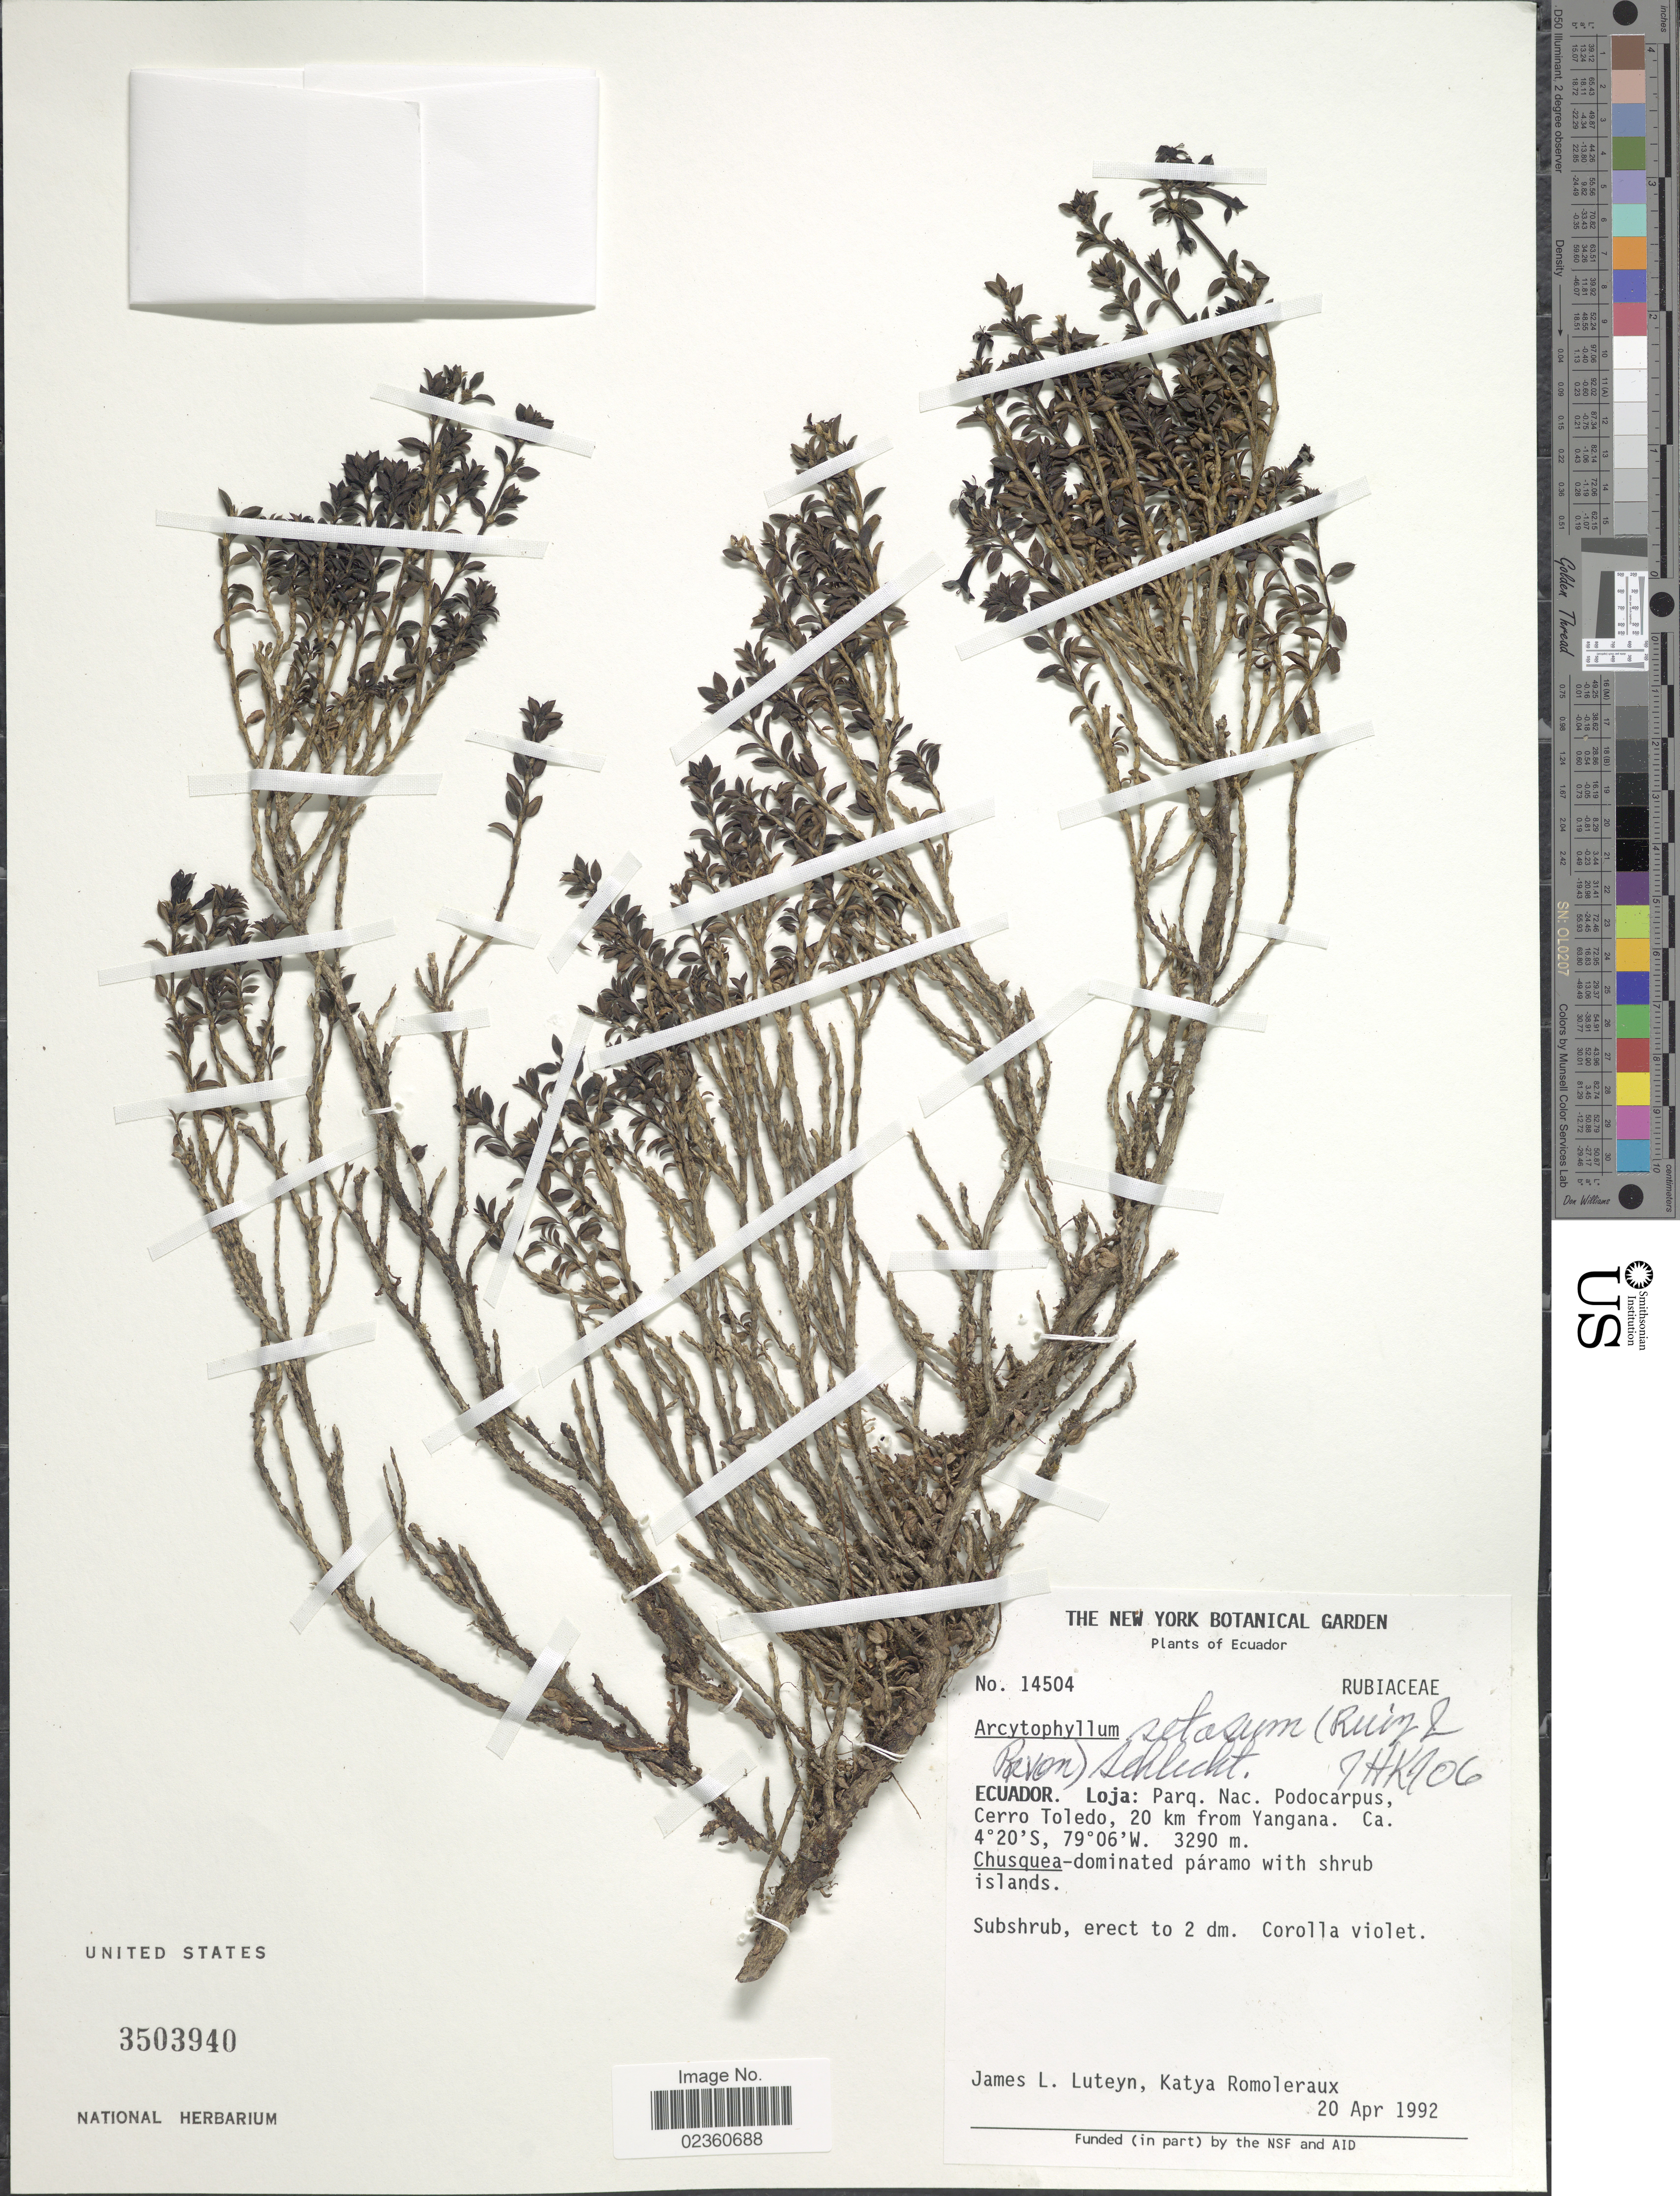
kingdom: Plantae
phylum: Tracheophyta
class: Magnoliopsida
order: Gentianales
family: Rubiaceae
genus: Arcytophyllum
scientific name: Arcytophyllum setosum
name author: (Ruiz & Pav.) Schltdl.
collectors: J. L. Luteyn & K. Romoleroux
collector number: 14504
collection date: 1992-04-20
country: Ecuador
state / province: Loja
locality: Parq. Nac. Podocarpus, Cerro Toledo, 20 km from Yangana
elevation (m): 3290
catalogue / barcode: US 3503940